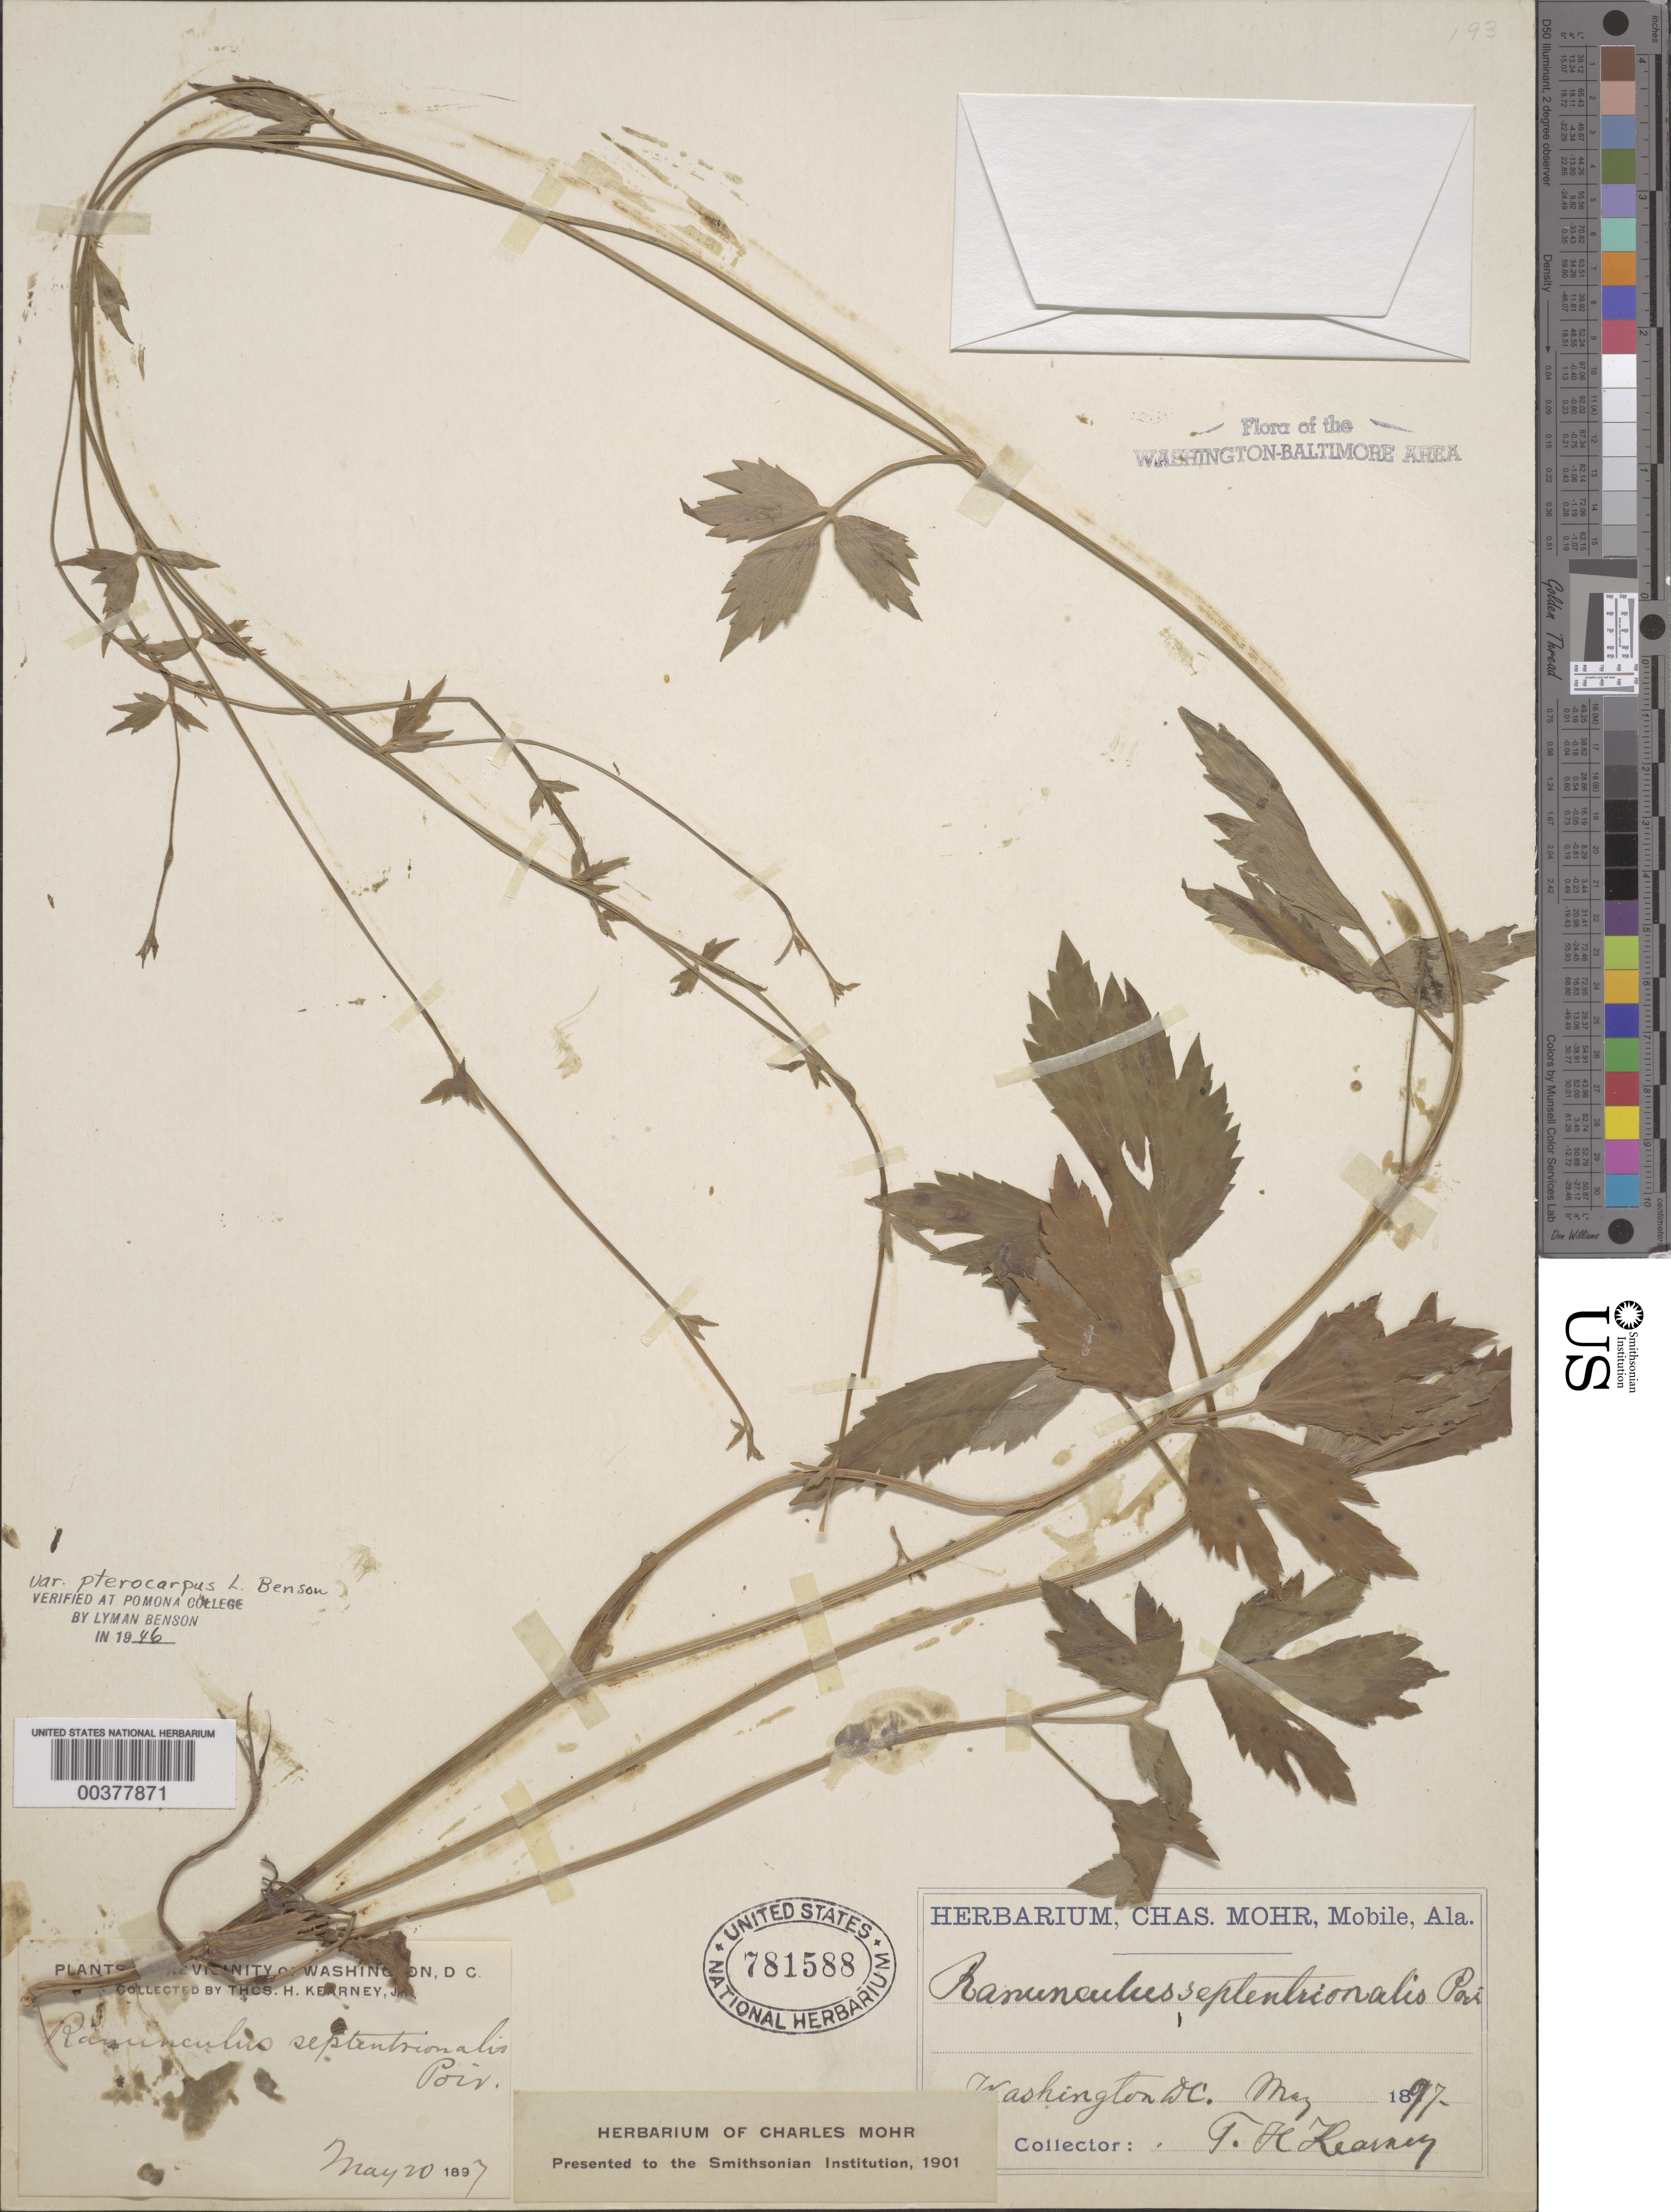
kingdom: Plantae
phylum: Tracheophyta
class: Magnoliopsida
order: Ranunculales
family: Ranunculaceae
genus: Ranunculus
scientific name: Ranunculus hispidus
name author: Michx.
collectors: T. H. Kearney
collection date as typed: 20 May 1897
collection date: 1897-05-20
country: United States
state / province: District of Columbia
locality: Washington DC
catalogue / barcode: US 781588